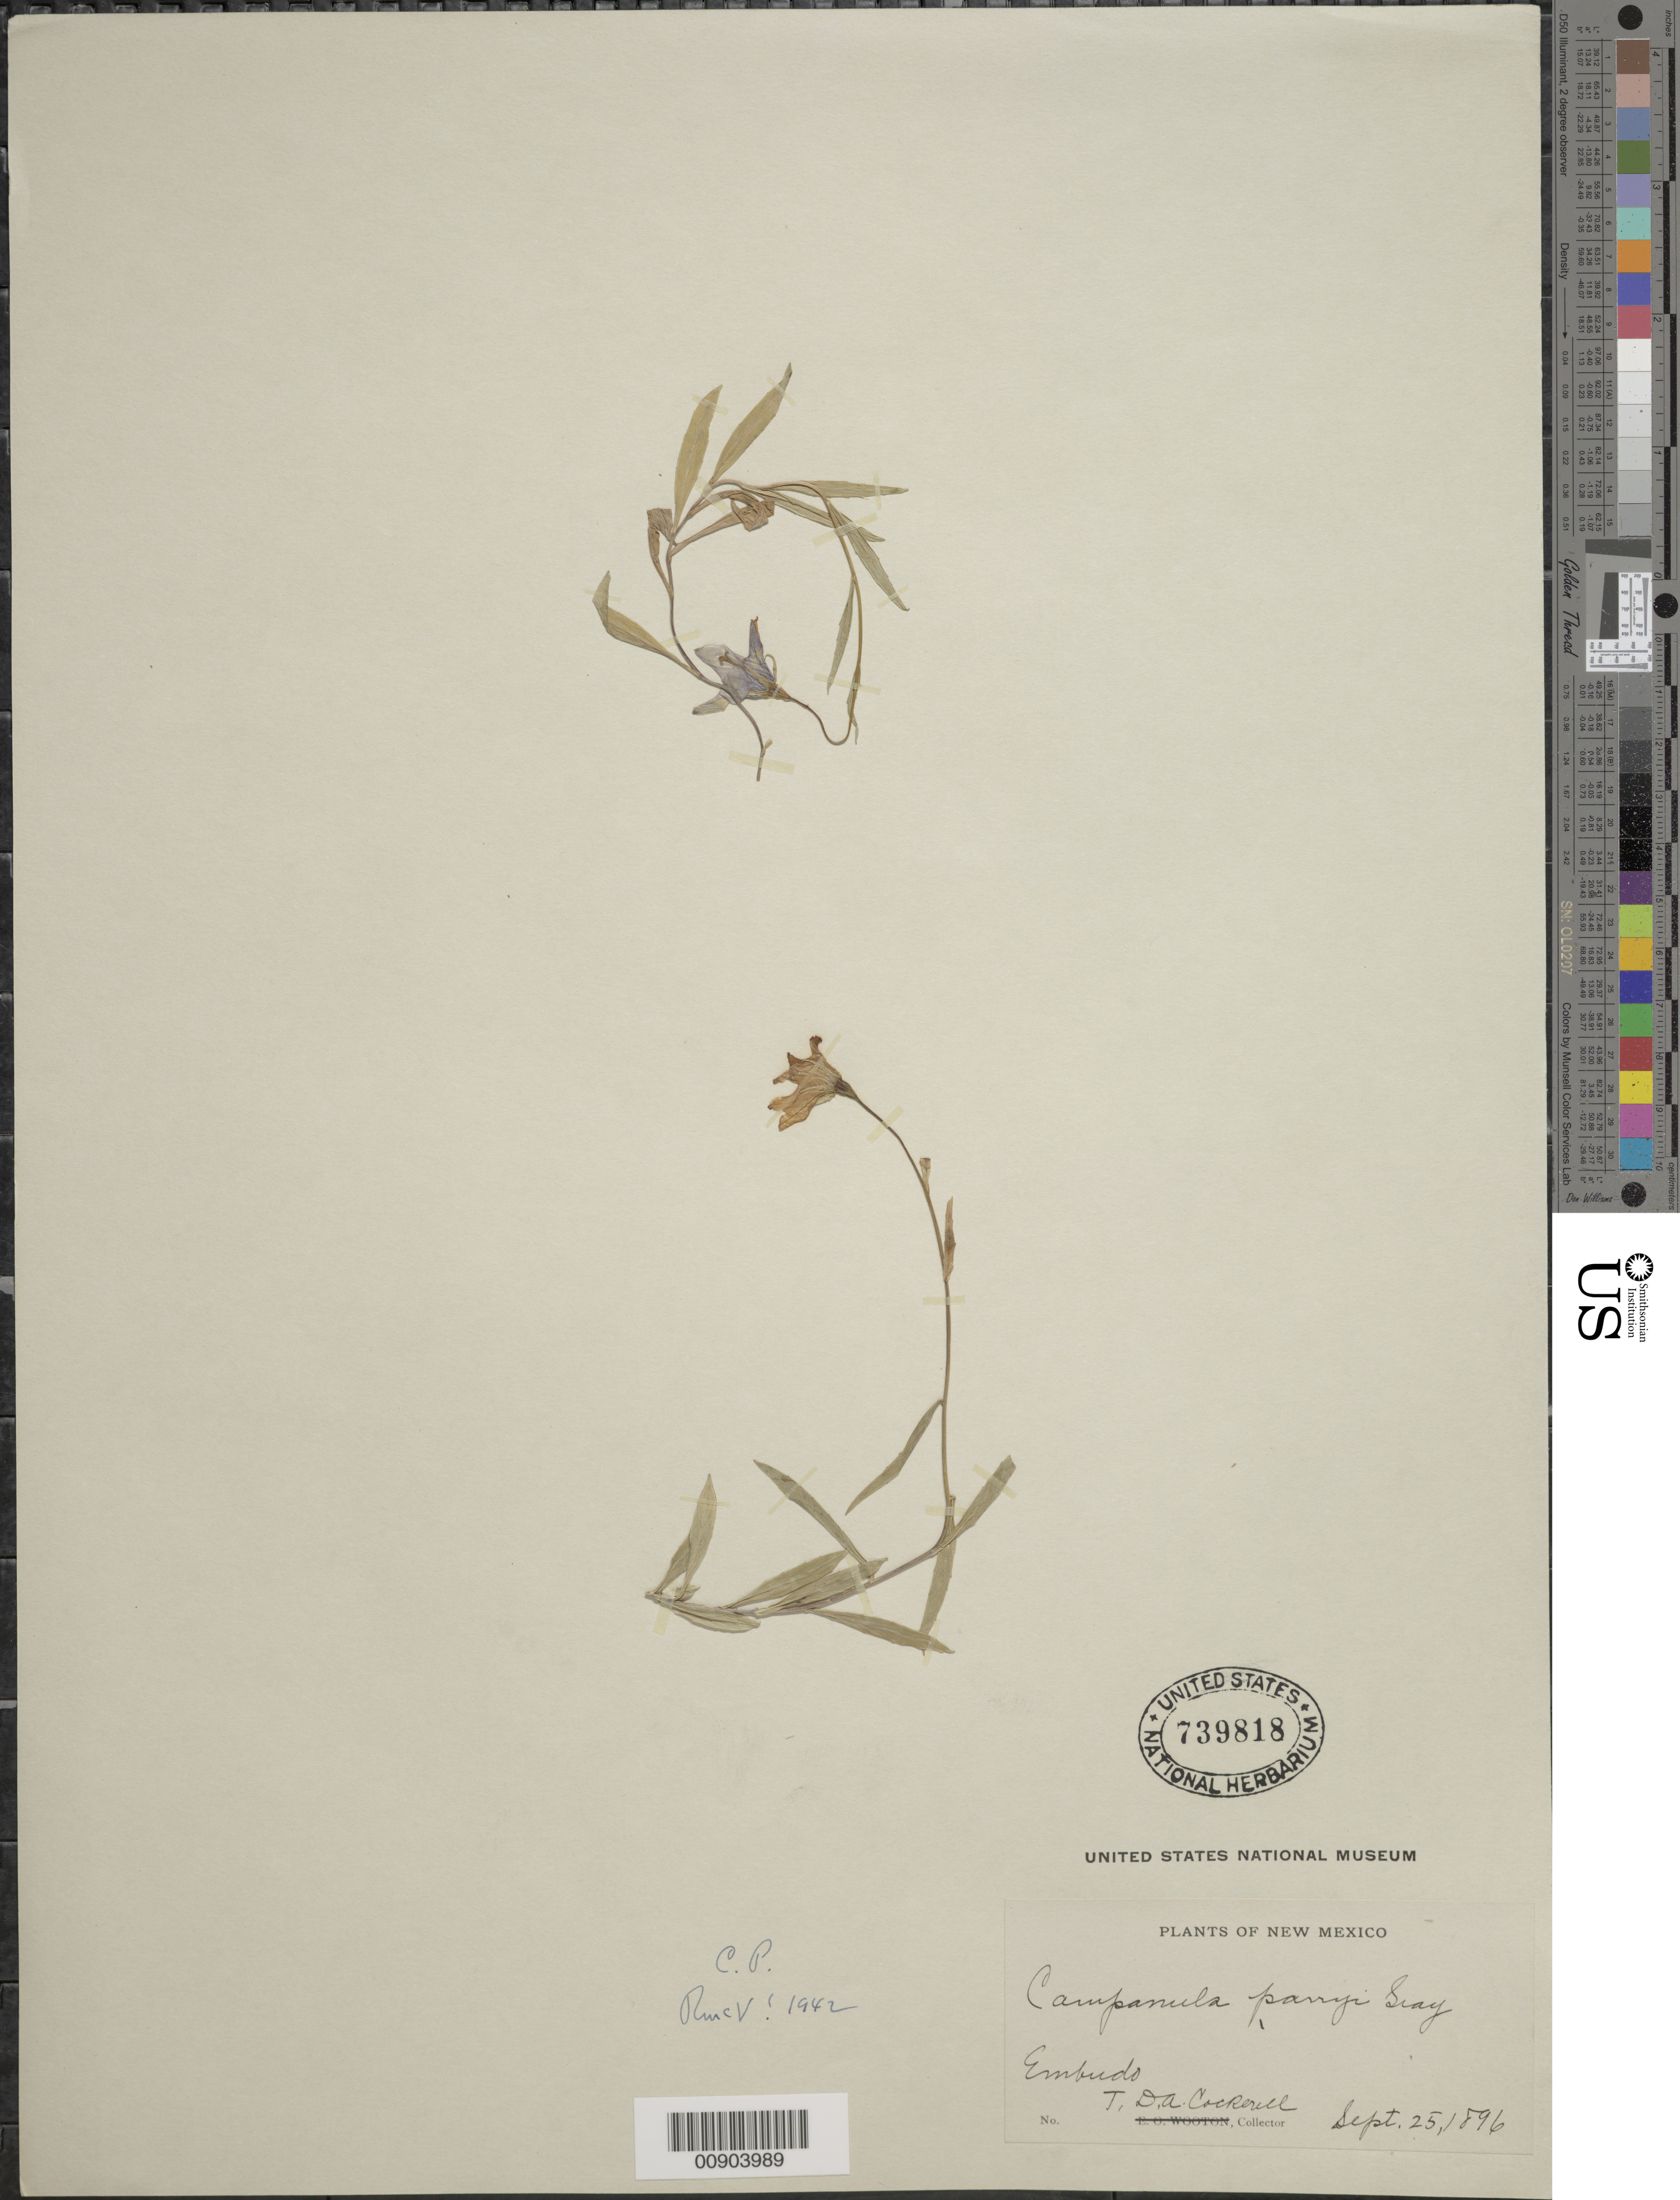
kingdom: Plantae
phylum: Tracheophyta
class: Magnoliopsida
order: Asterales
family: Campanulaceae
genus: Campanula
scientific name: Campanula parryi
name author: A. Gray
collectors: T. Cockerell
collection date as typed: Sept. 25, 1896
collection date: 1896-09-25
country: United States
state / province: New Mexico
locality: Embudo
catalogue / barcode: US 739818